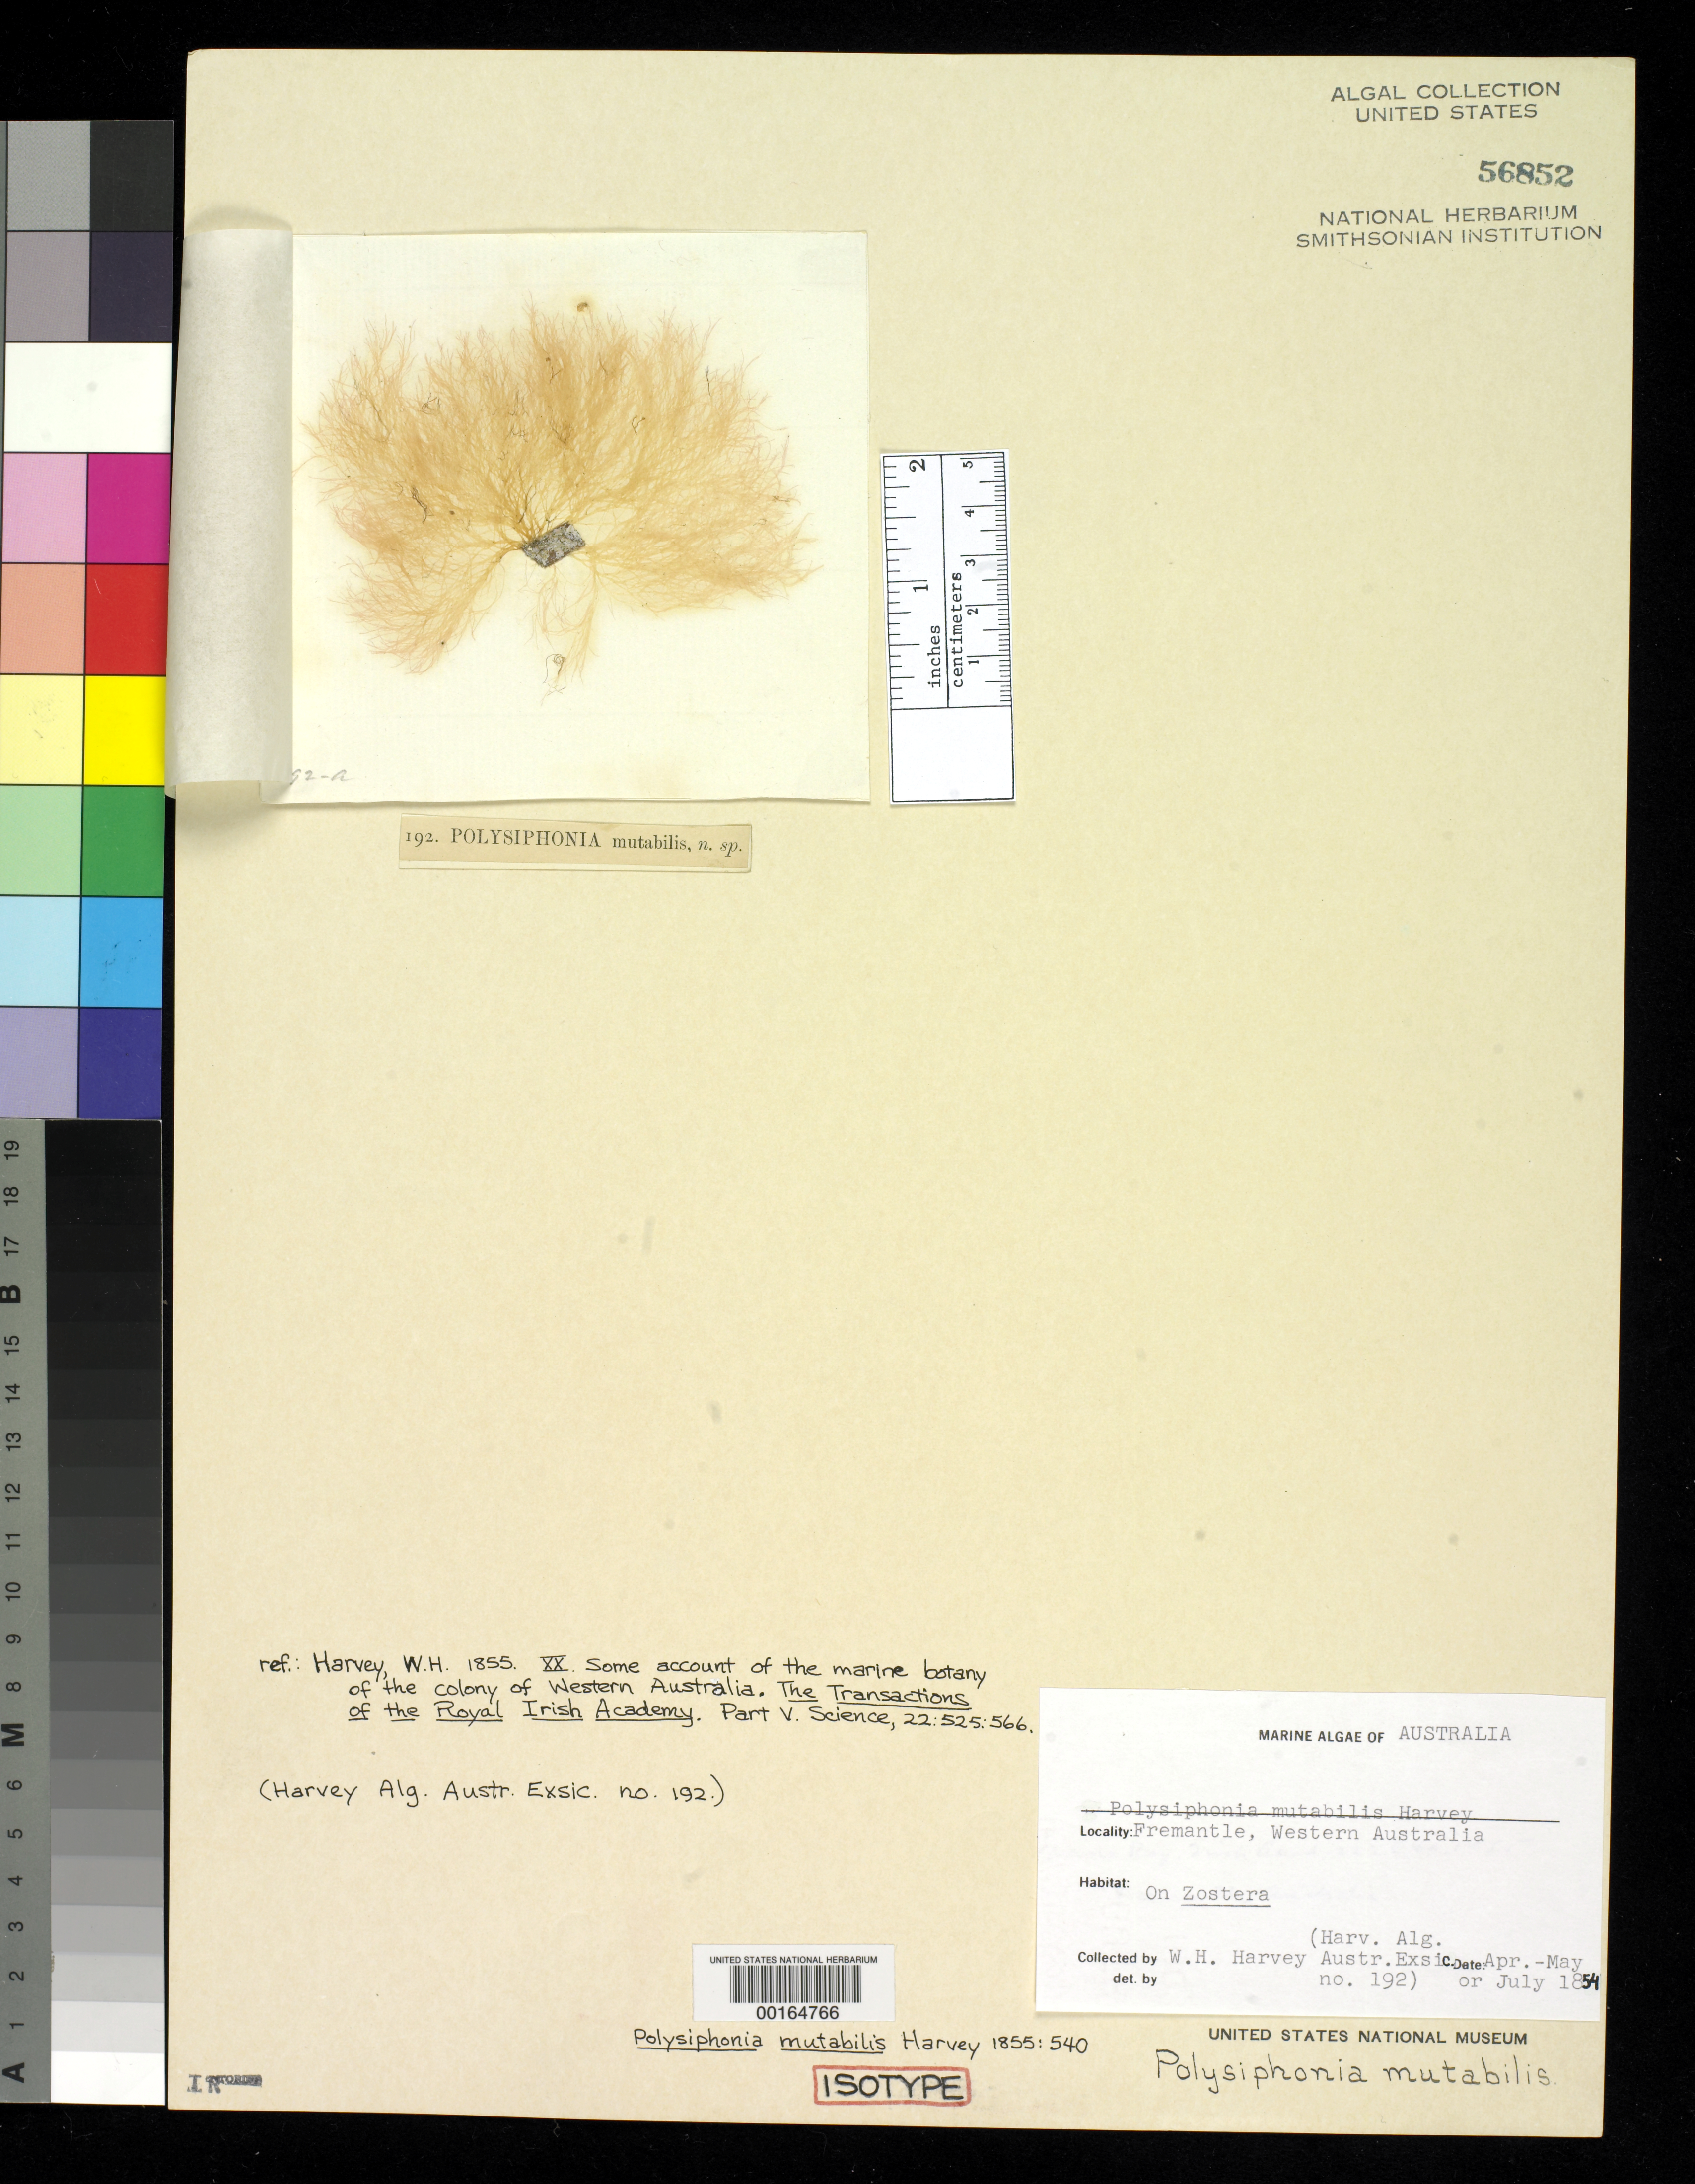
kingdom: Plantae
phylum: Rhodophyta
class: Florideophyceae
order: Ceramiales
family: Rhodomelaceae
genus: Polysiphonia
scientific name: Polysiphonia mutabilis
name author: Harv.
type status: Isotype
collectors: W. Harvey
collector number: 192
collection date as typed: Apr 1854 or -- Jul 1854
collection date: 1854-04 or 1854-07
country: Australia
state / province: Western Australia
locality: Fremantle.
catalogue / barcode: US 56852